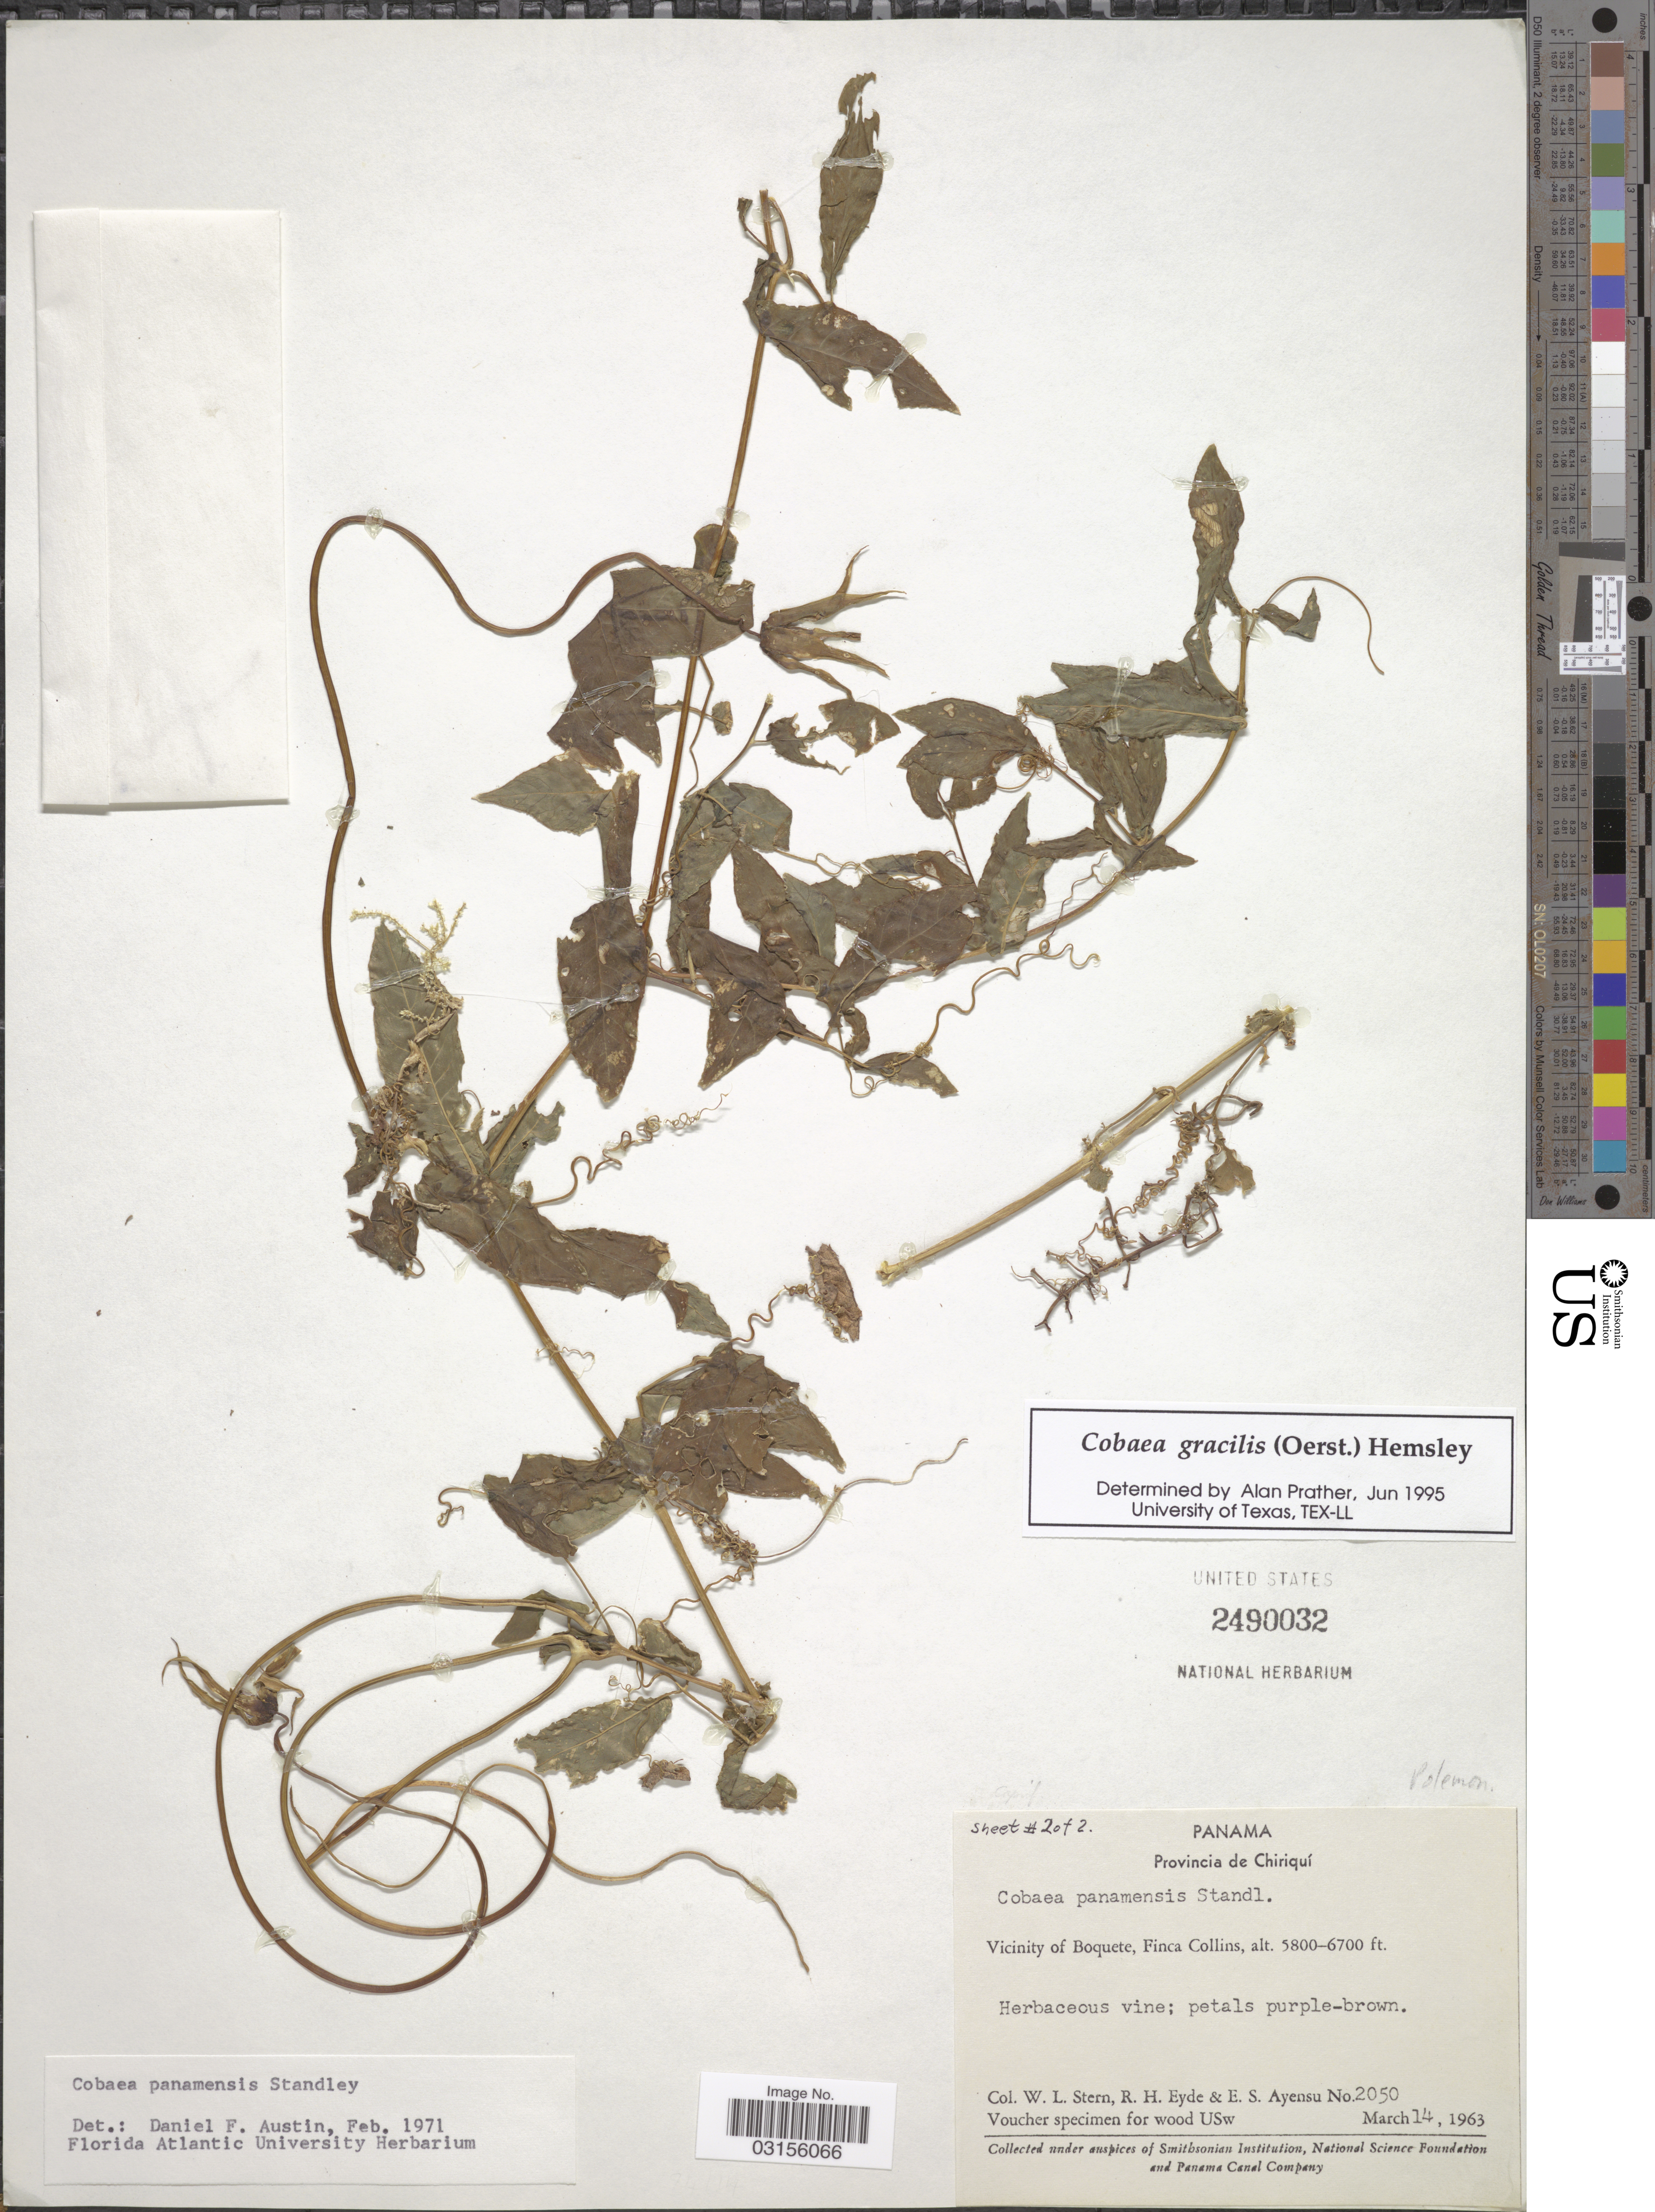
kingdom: Plantae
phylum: Tracheophyta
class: Magnoliopsida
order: Ericales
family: Polemoniaceae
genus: Cobaea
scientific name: Cobaea gracilis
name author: (Oerst.) Hemsl.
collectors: W. L. Stern, R. H. Eyde & E. S. Ayensu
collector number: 2050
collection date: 1963-03-14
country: Panama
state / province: Chiriqui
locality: Vicinity of Boquete, Finca Collins.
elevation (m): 1768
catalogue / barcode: US 2490032